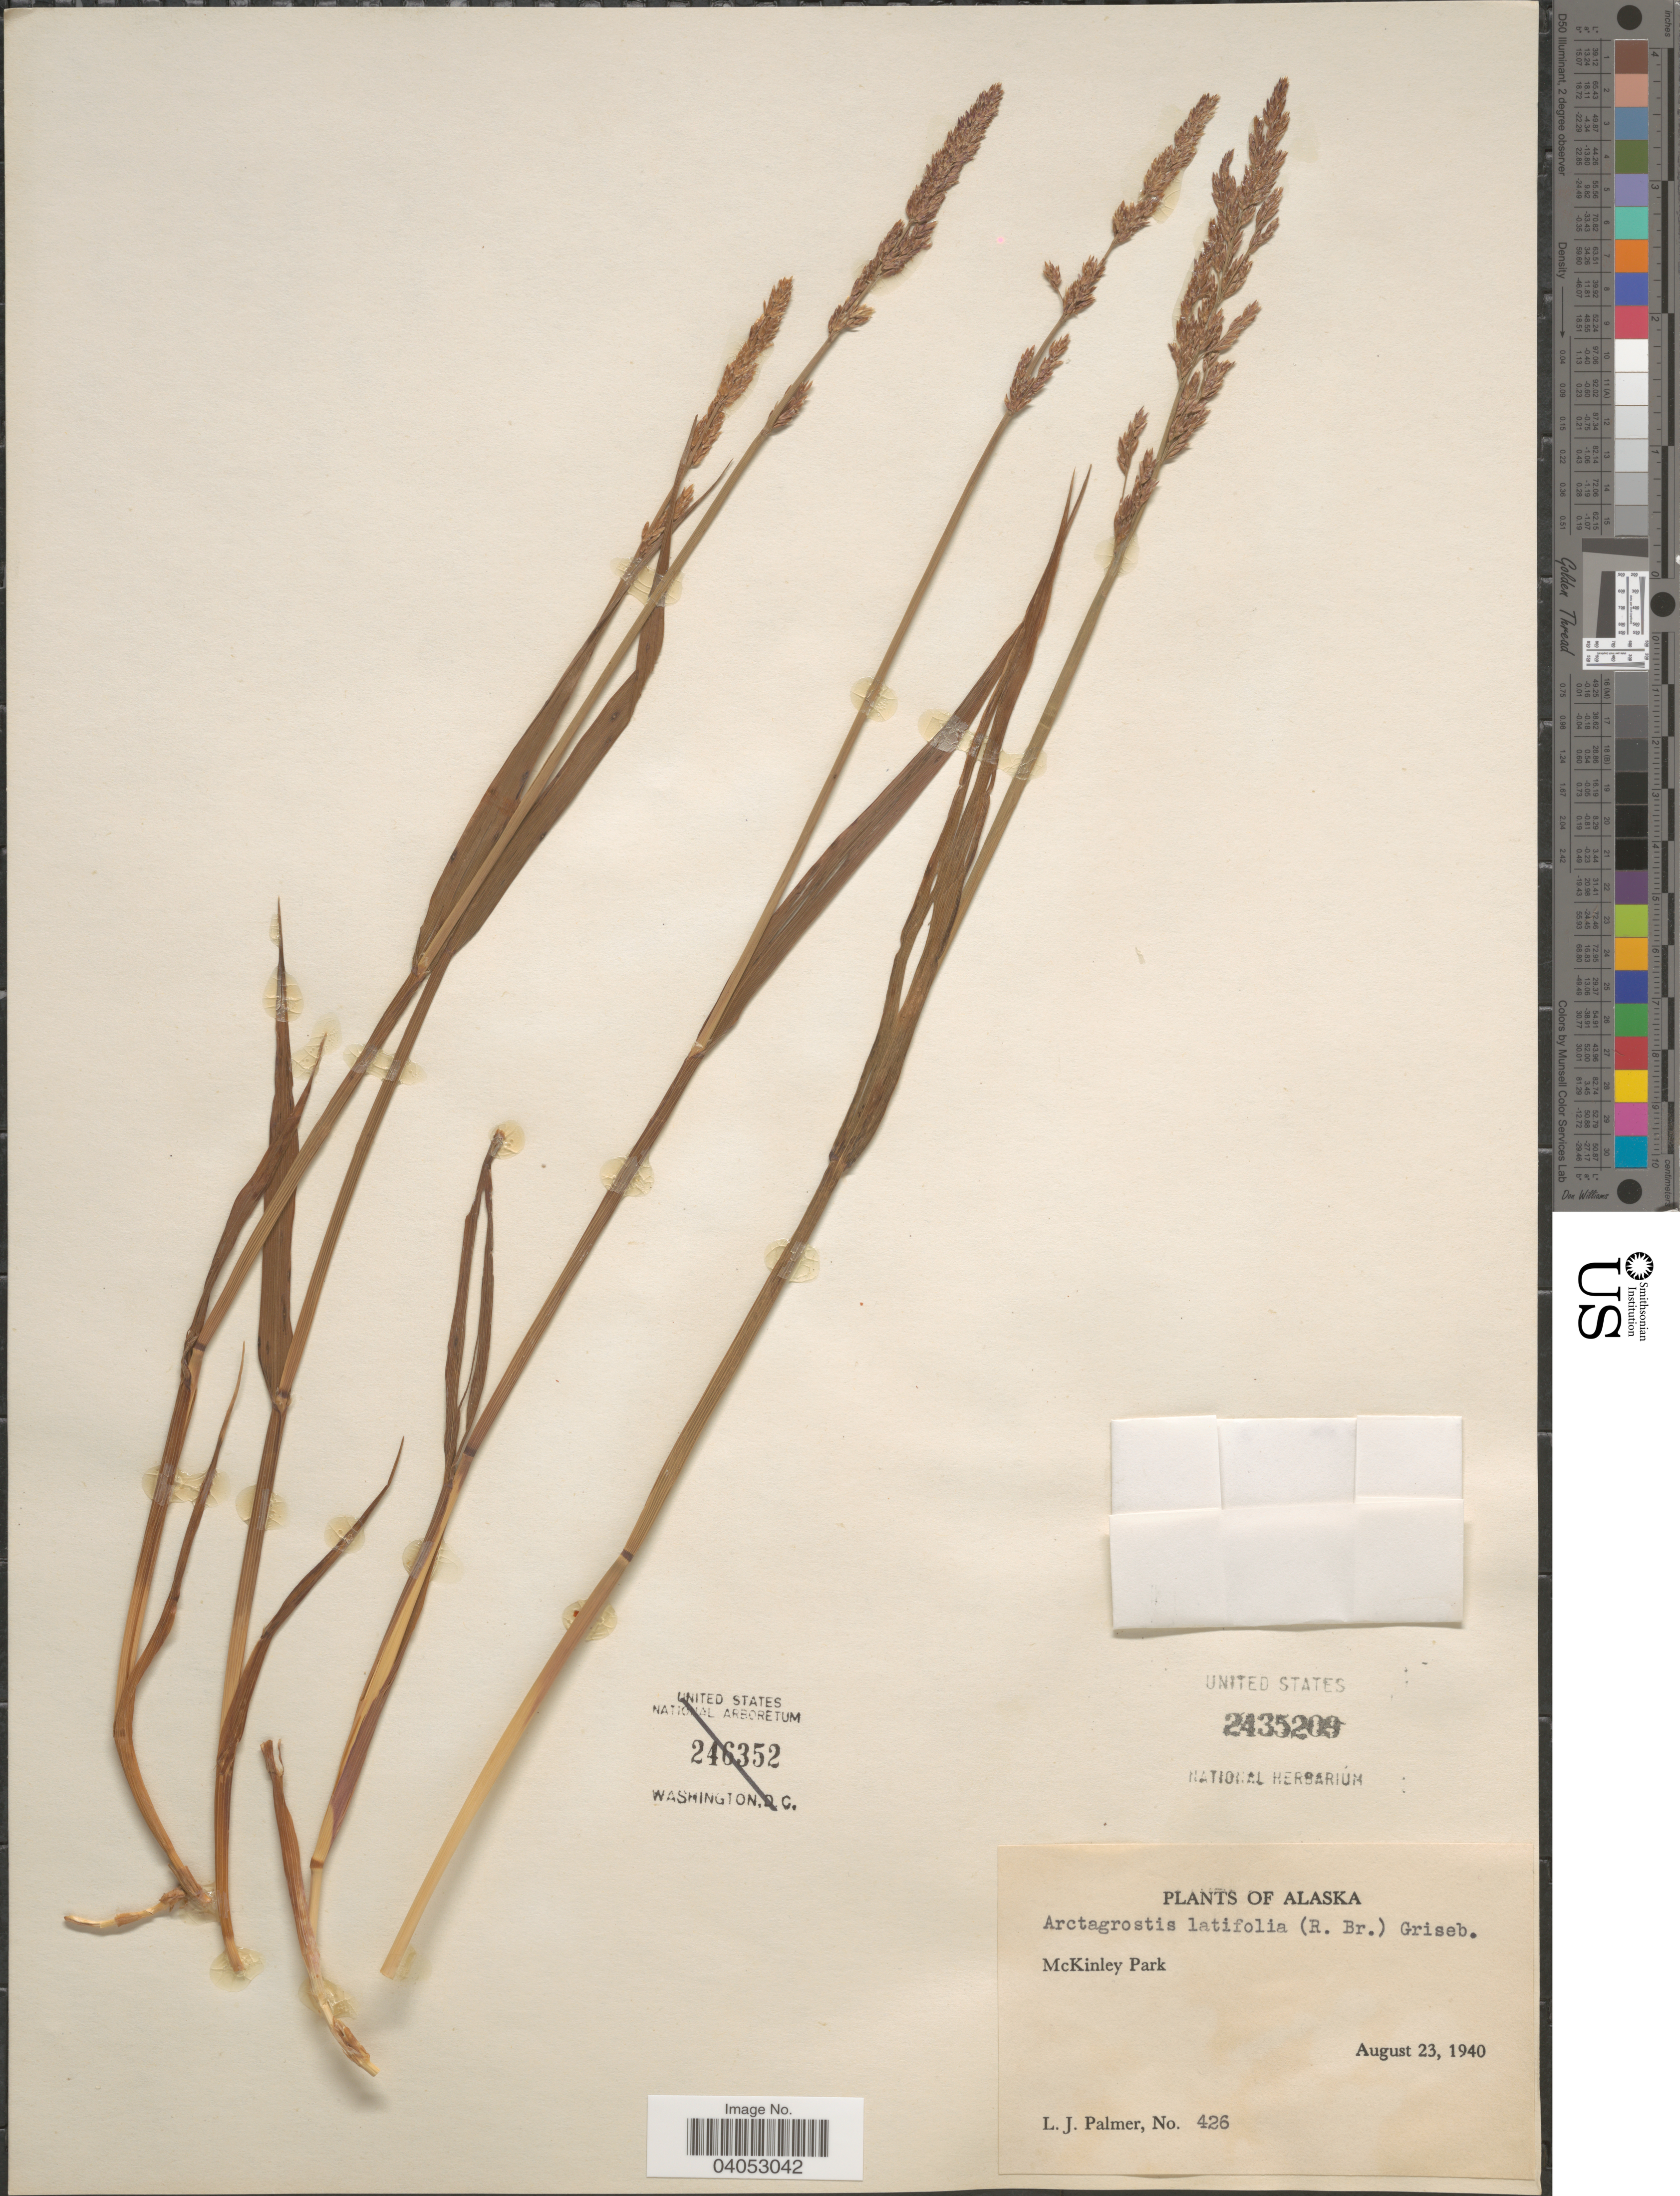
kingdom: Plantae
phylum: Tracheophyta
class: Liliopsida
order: Poales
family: Poaceae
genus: Arctagrostis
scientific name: Arctagrostis latifolia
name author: (R. Br.) Griseb.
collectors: L. J. Palmer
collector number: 426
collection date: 1940-08-23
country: United States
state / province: Alaska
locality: McKinley Park.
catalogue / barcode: US 2435209